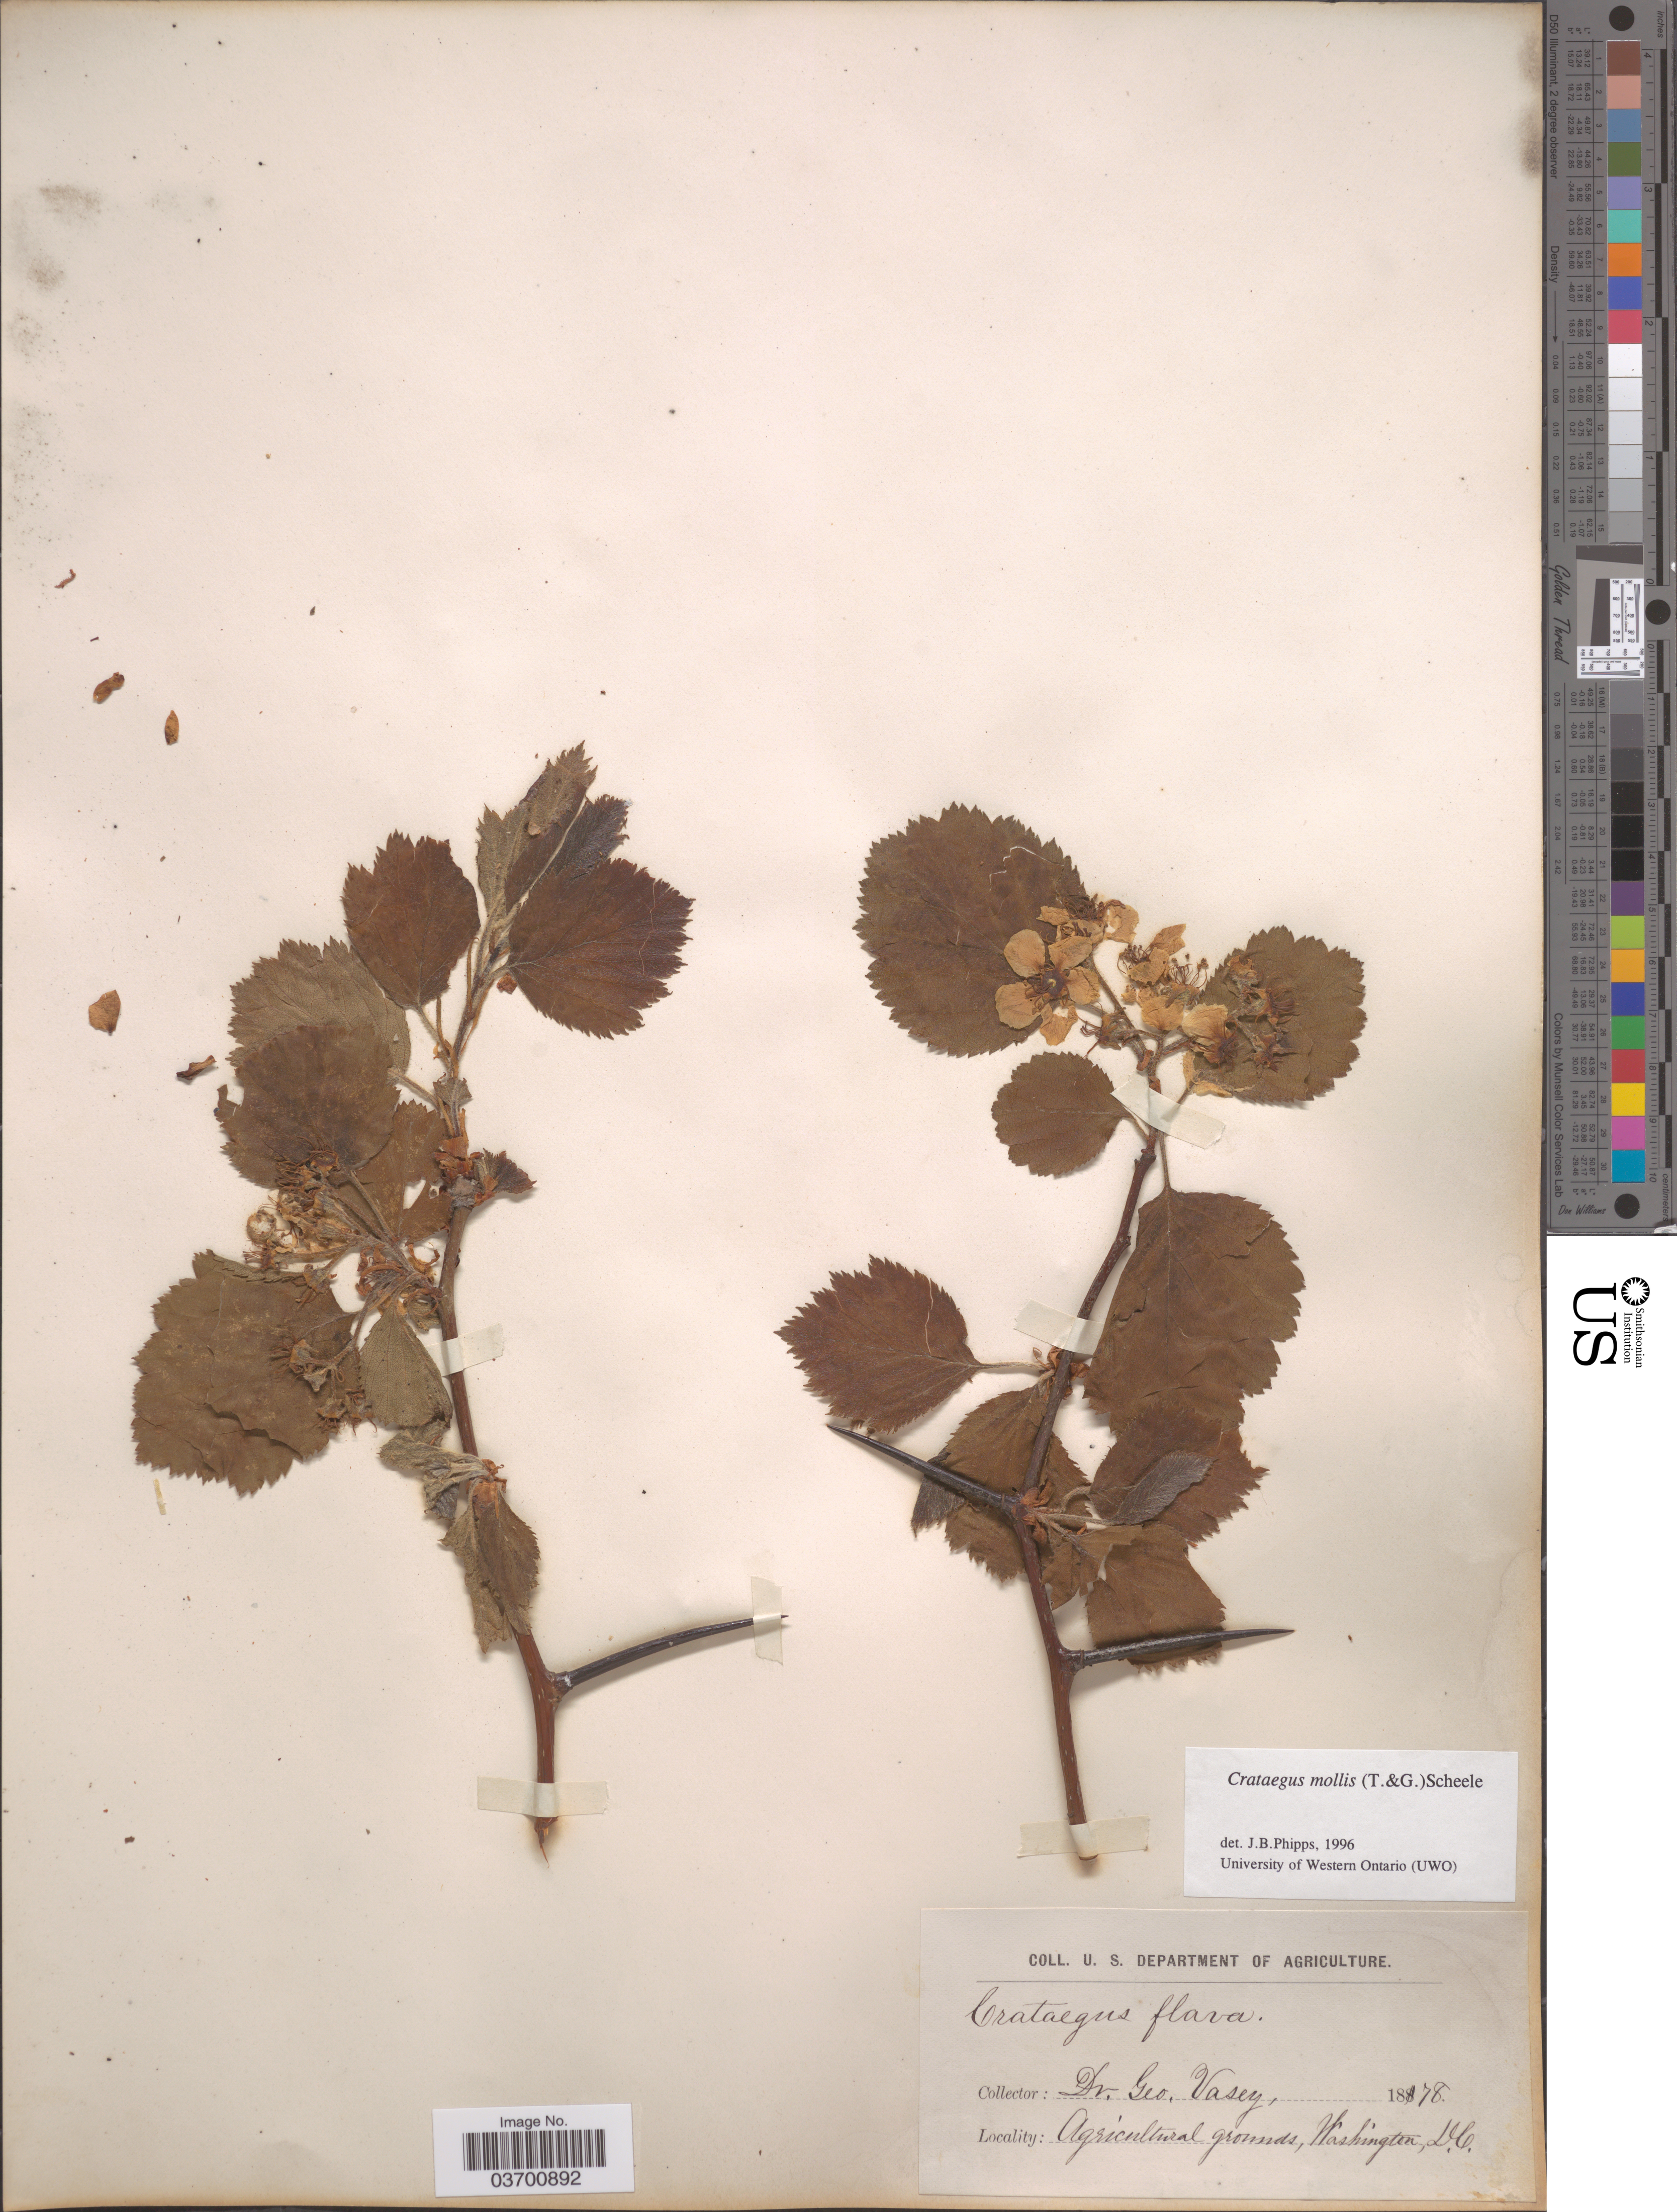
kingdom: Plantae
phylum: Tracheophyta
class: Magnoliopsida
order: Rosales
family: Rosaceae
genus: Crataegus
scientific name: Crataegus mollis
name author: (Torr. & A. Gray) Scheele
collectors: G. Vasey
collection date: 1878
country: United States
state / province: District of Columbia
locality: Agricultural grounds, Washington, D.C.